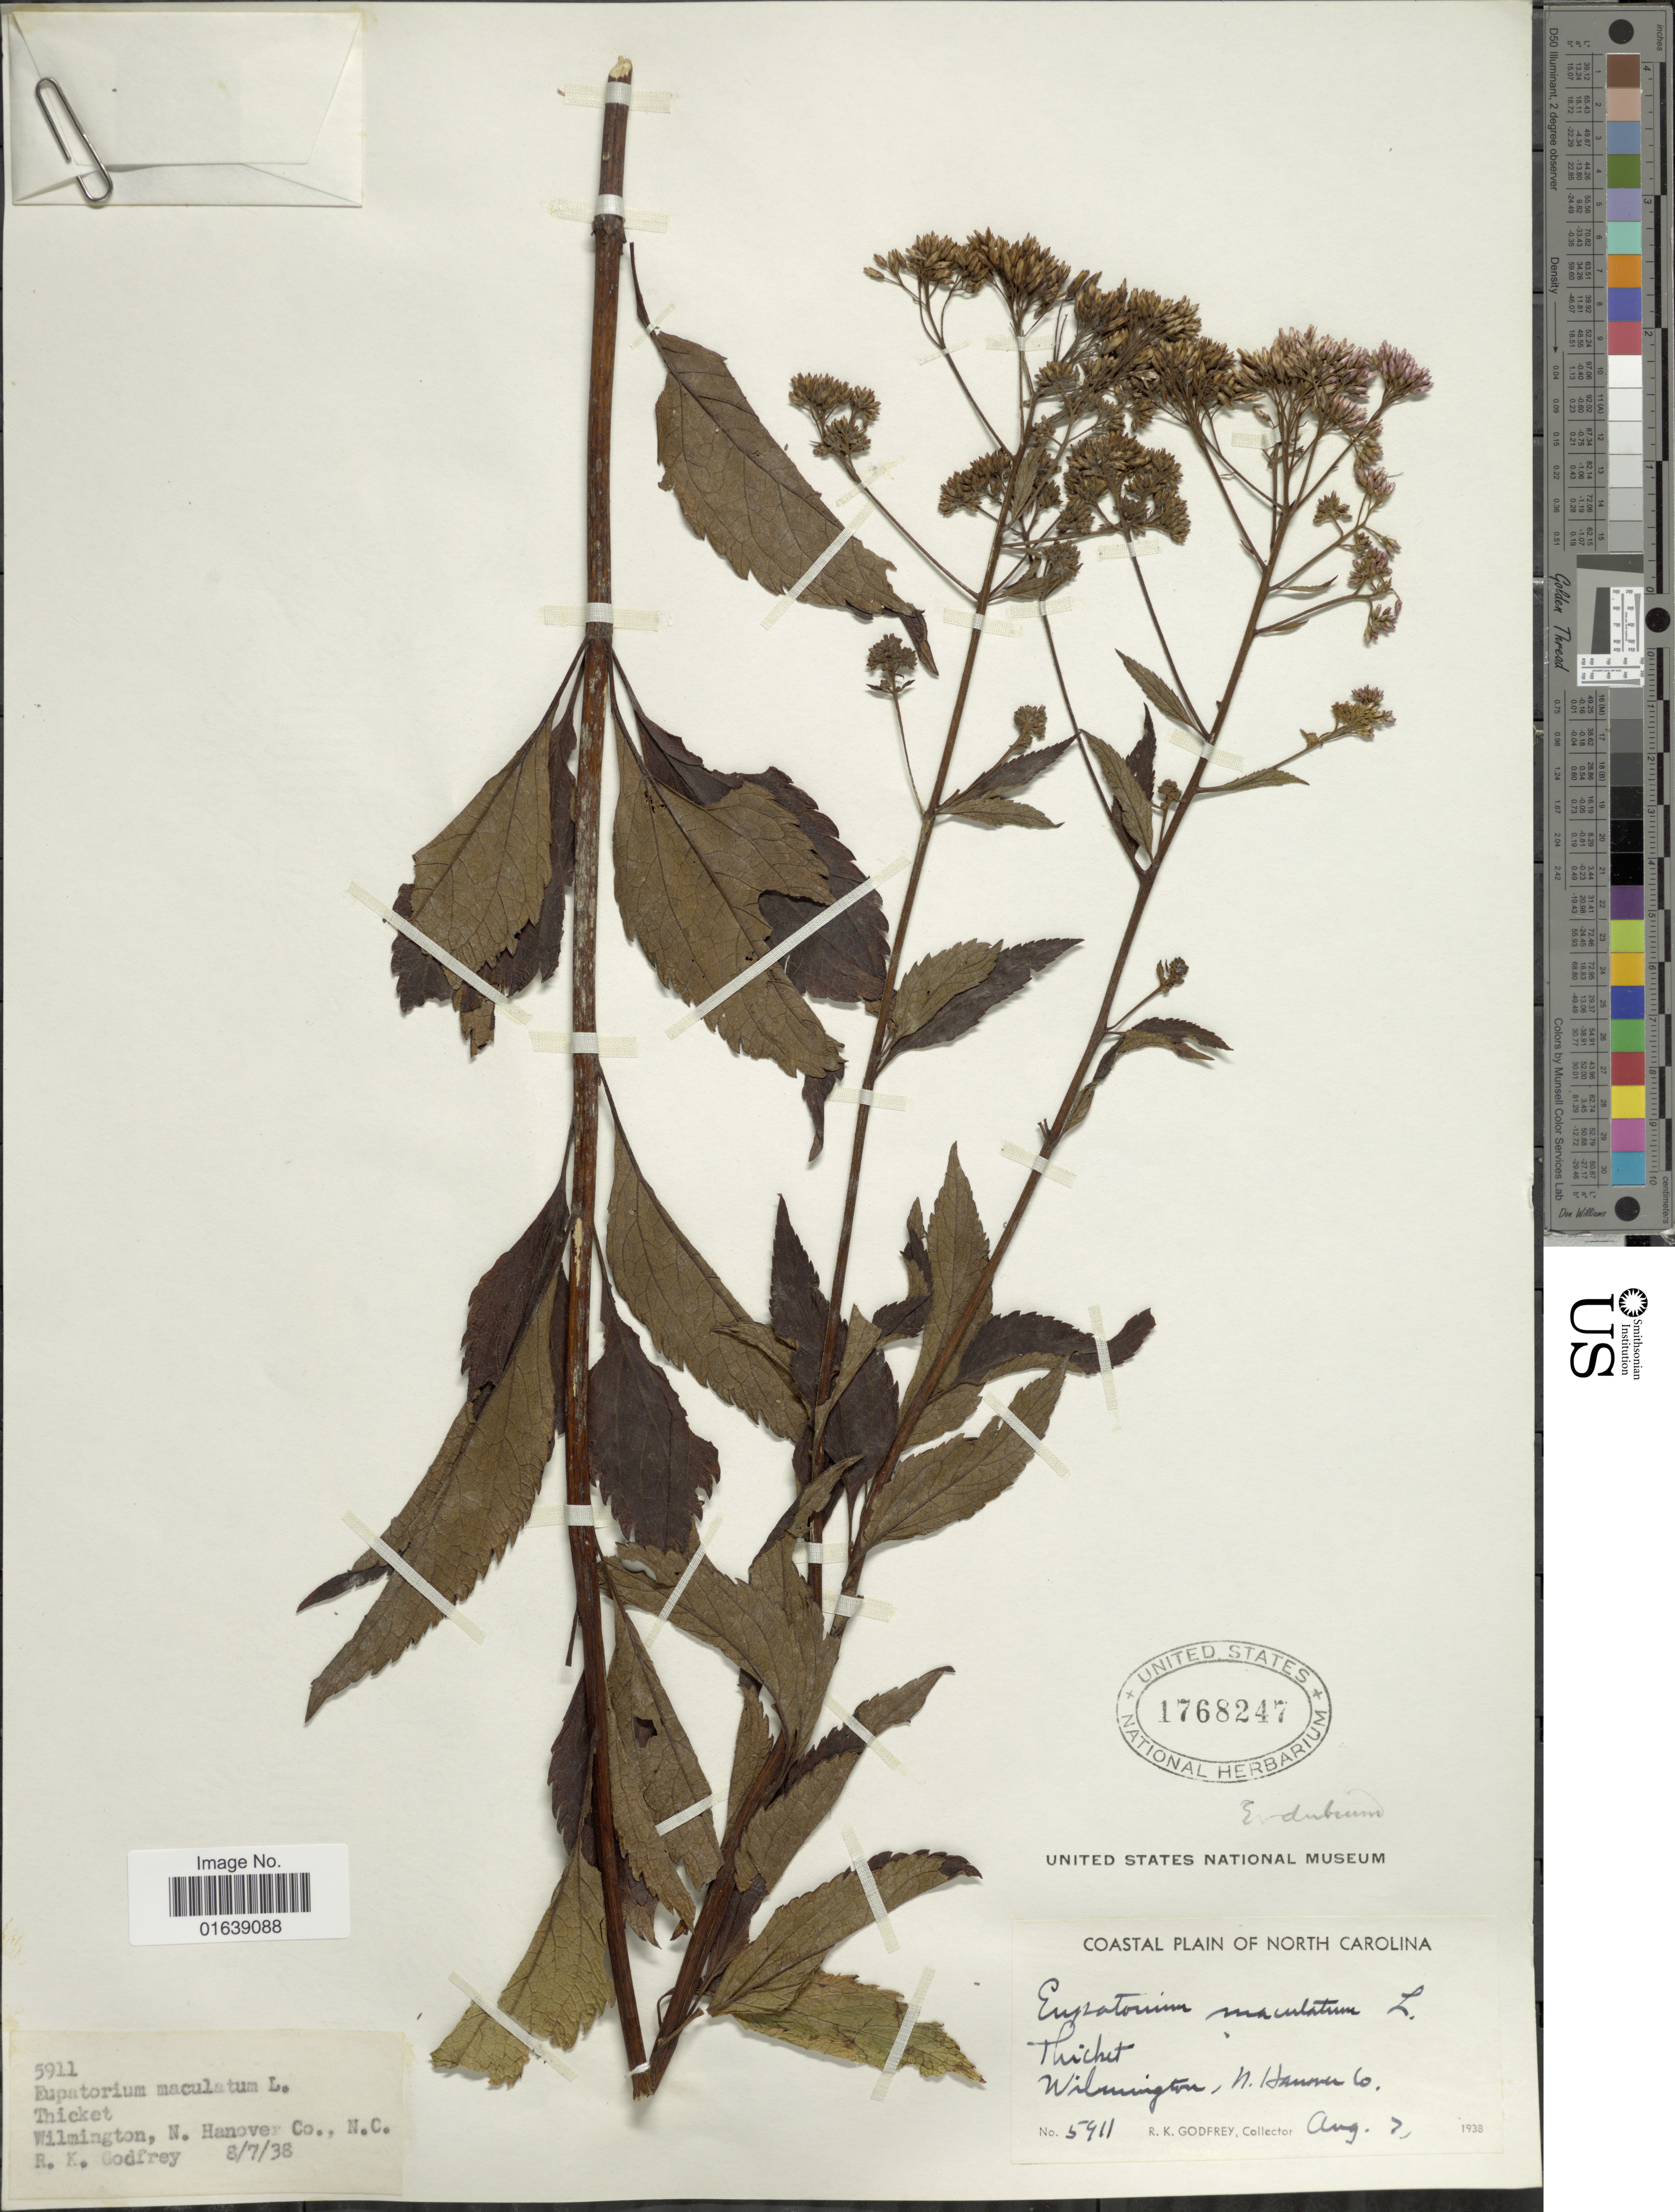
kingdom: Plantae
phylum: Tracheophyta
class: Magnoliopsida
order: Asterales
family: Asteraceae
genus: Eupatorium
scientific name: Eupatorium dubium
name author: Willd. ex Poir.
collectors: R. K. Godfrey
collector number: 5911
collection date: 1938-08-07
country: United States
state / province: North Carolina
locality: Thicket. Wilmington, N. Hammer Co.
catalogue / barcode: US 1768247